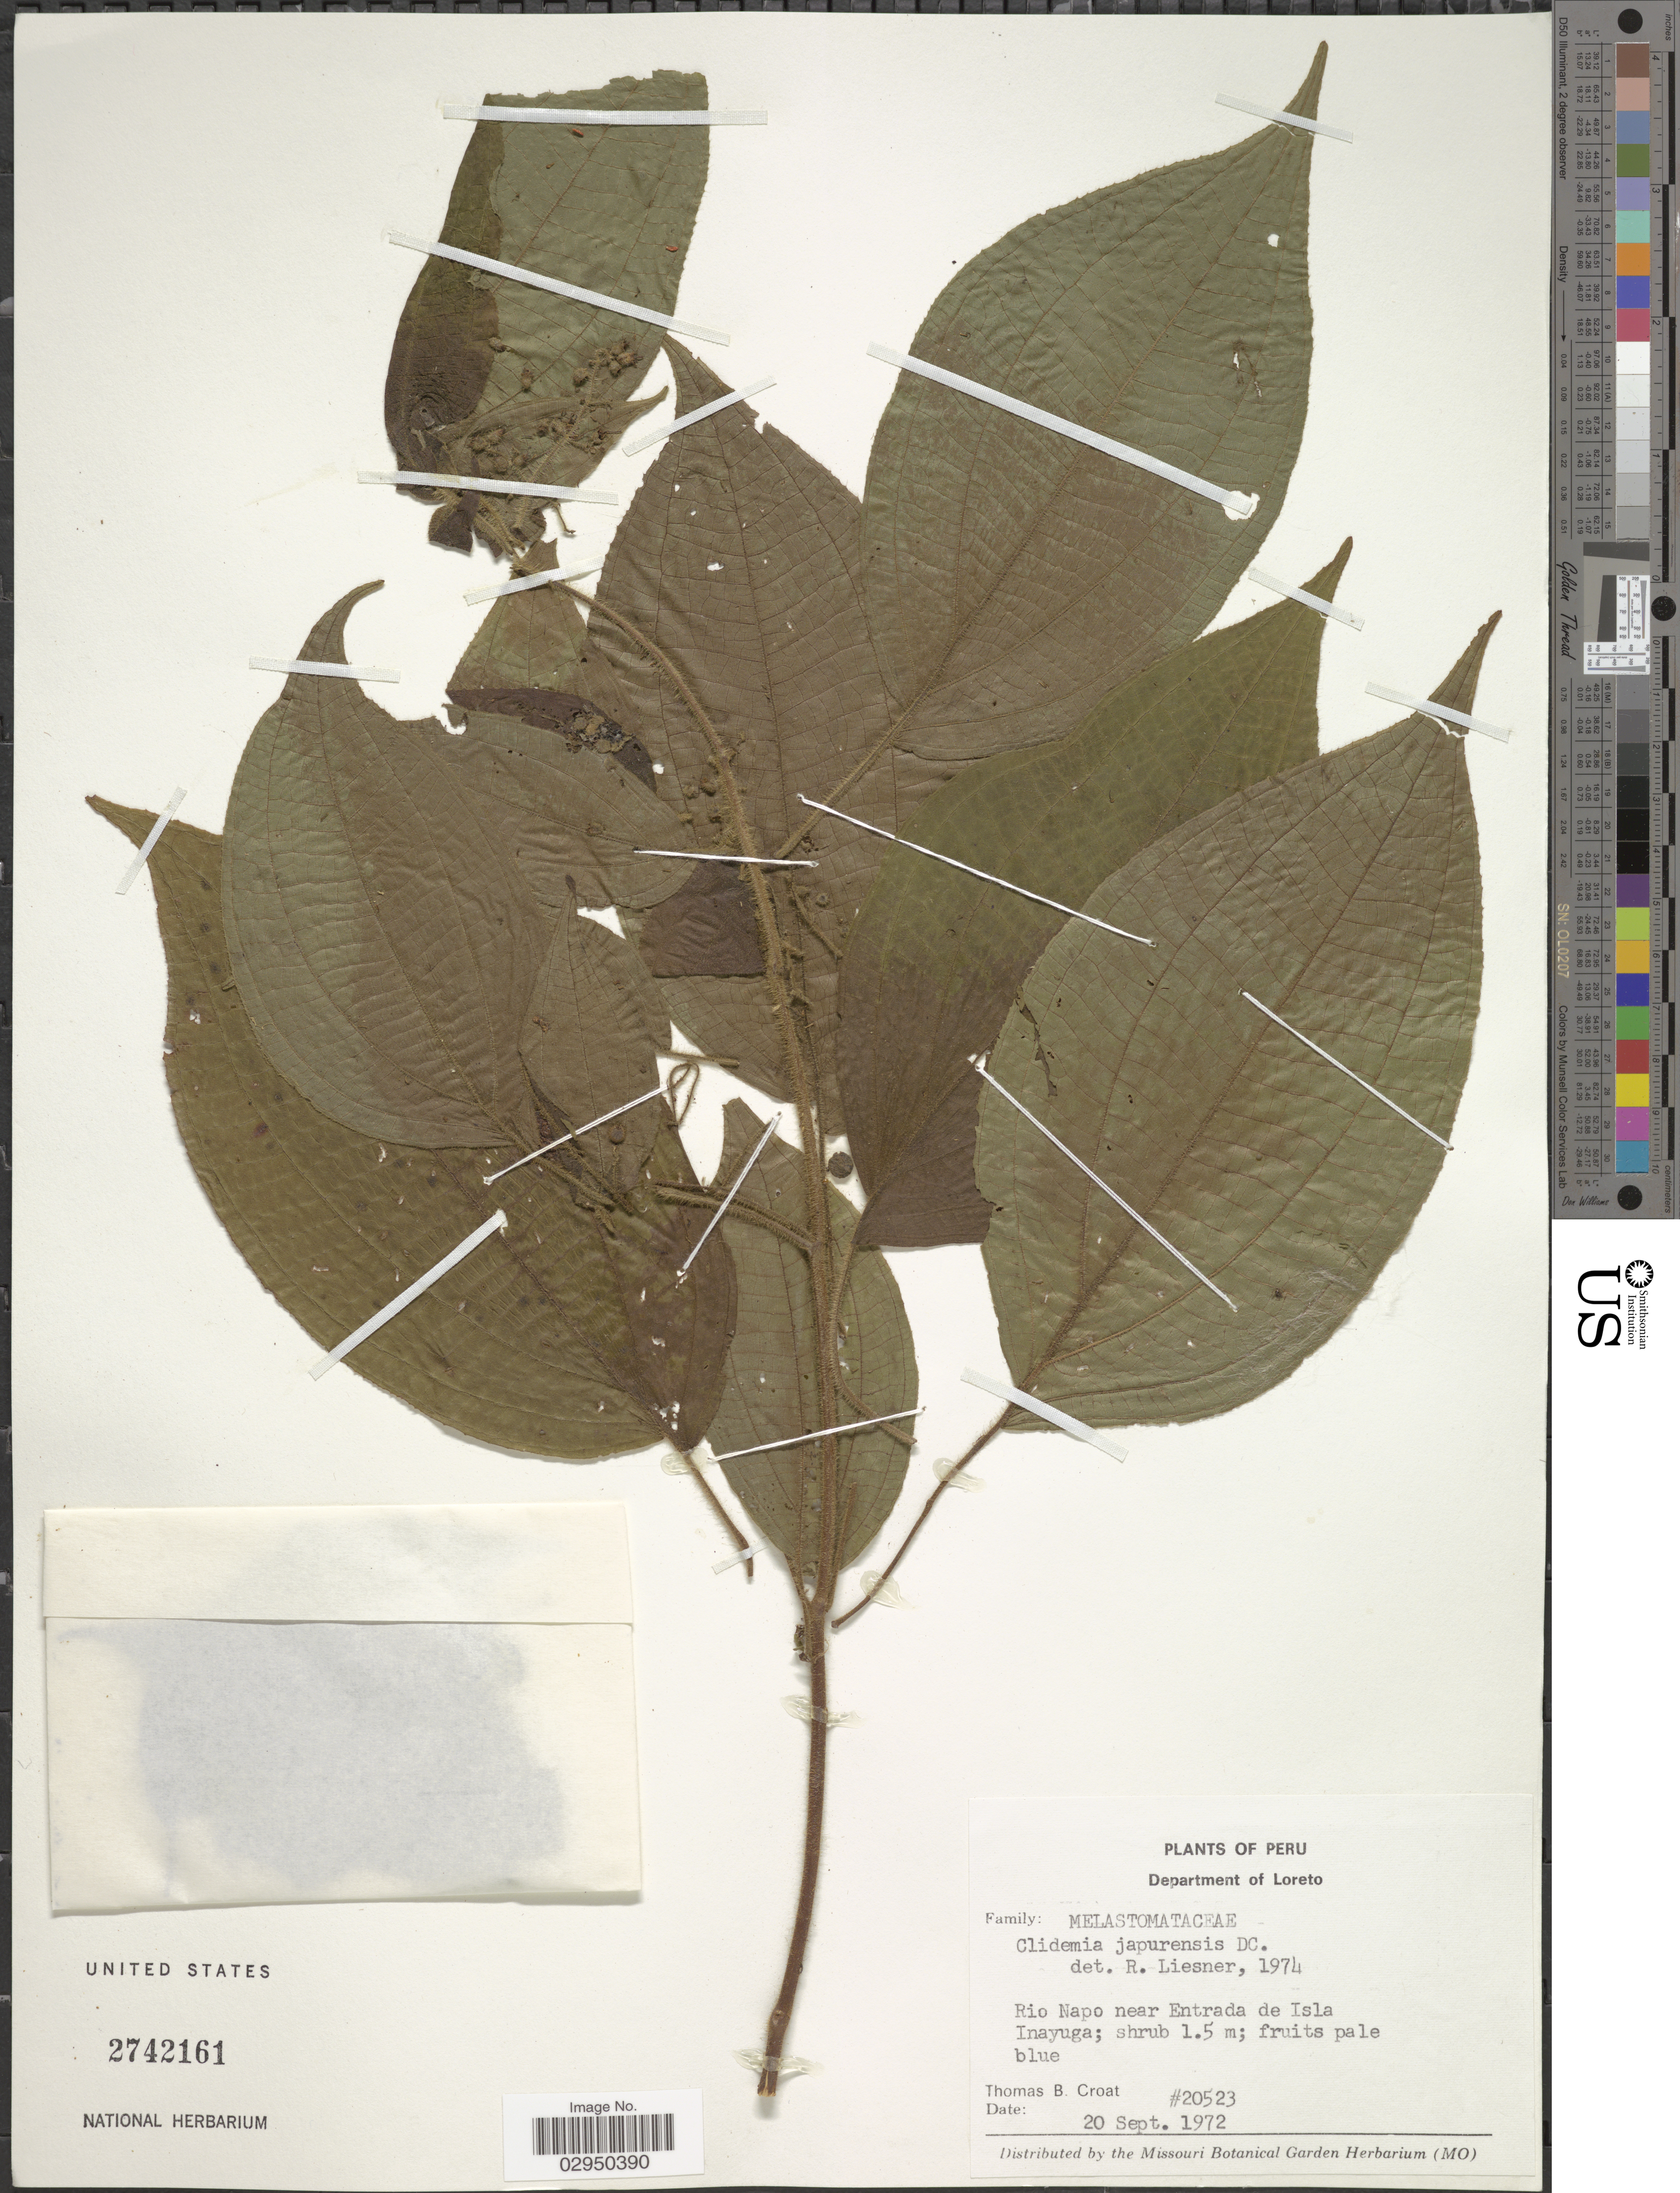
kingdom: Plantae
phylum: Tracheophyta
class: Magnoliopsida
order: Myrtales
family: Melastomataceae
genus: Clidemia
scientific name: Clidemia japurensis var. heterobasis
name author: (DC.) Wurdack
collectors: T. B. Croat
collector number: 20523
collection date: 1972-09-20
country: Peru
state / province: Loreto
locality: Department of Loreto. Rio Napo near Entrada de Isla Inayuga.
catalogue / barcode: US 2742161